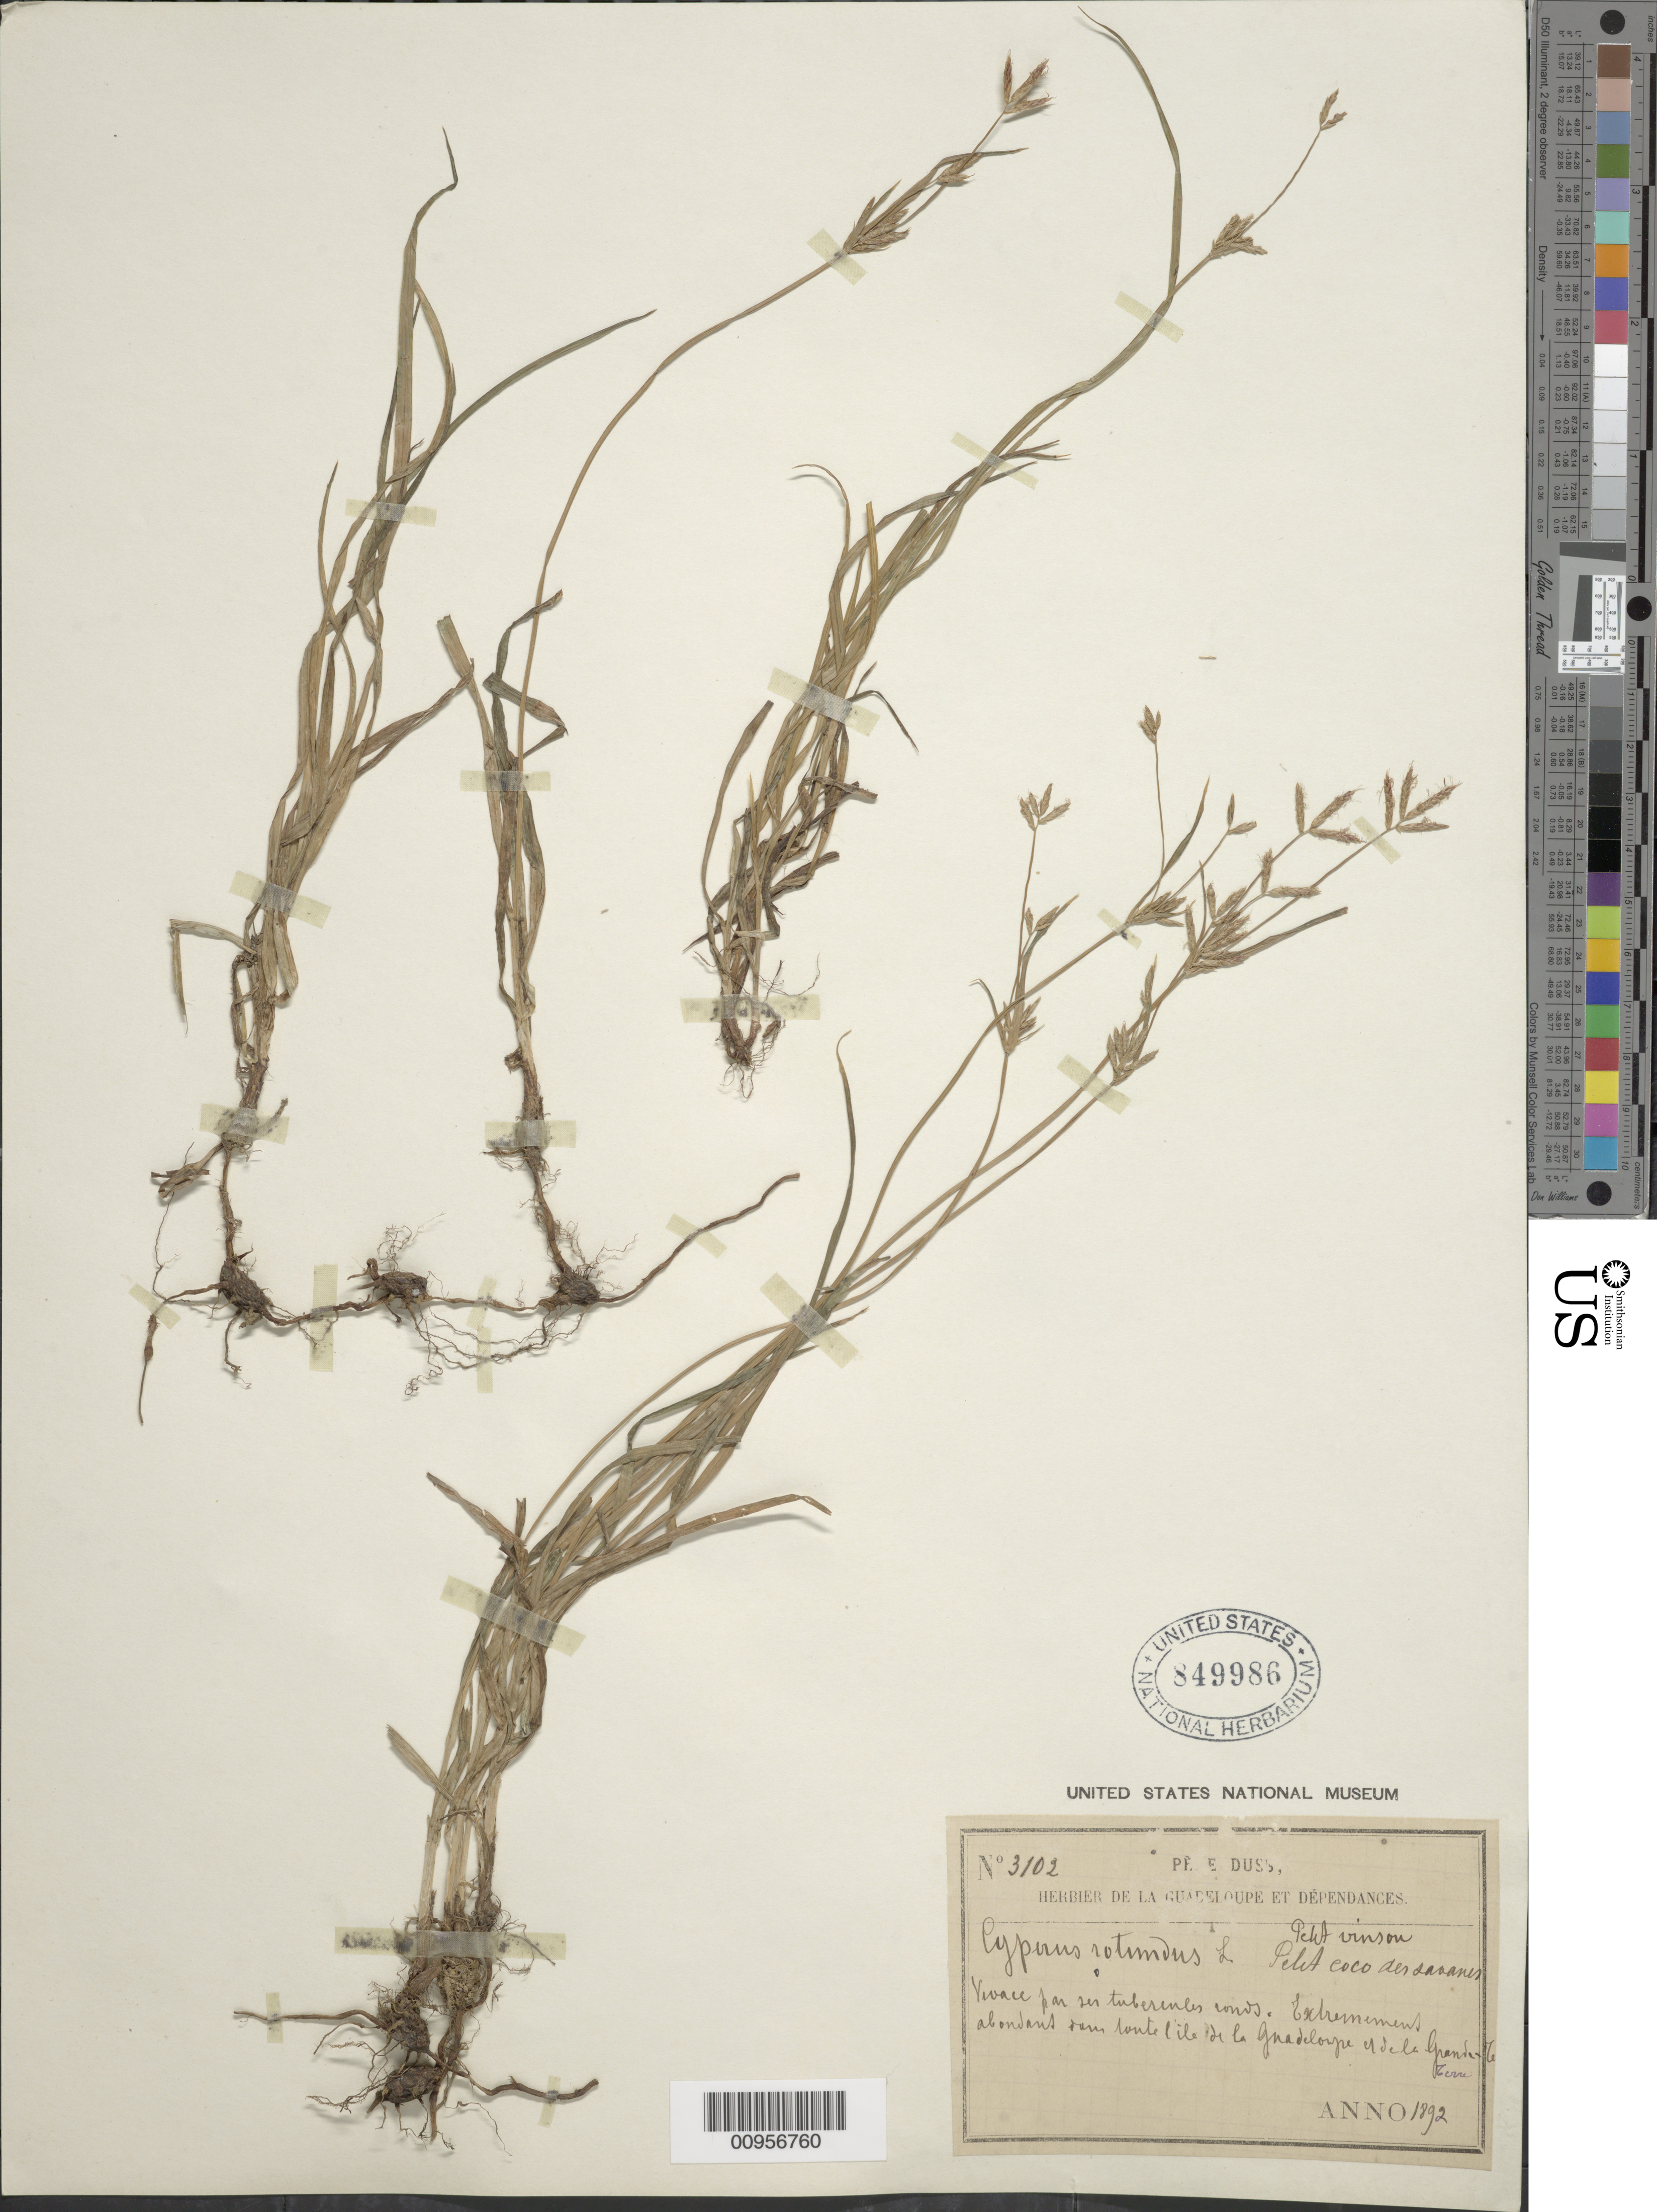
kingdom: Plantae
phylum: Tracheophyta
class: Liliopsida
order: Poales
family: Cyperaceae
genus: Cyperus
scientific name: Cyperus rotundus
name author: L.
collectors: Père Duss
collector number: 3102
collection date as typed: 1892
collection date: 1892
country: Guadeloupe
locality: Toute l'ile de la Guadeloupe et de la Grande Terre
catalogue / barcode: US 849986